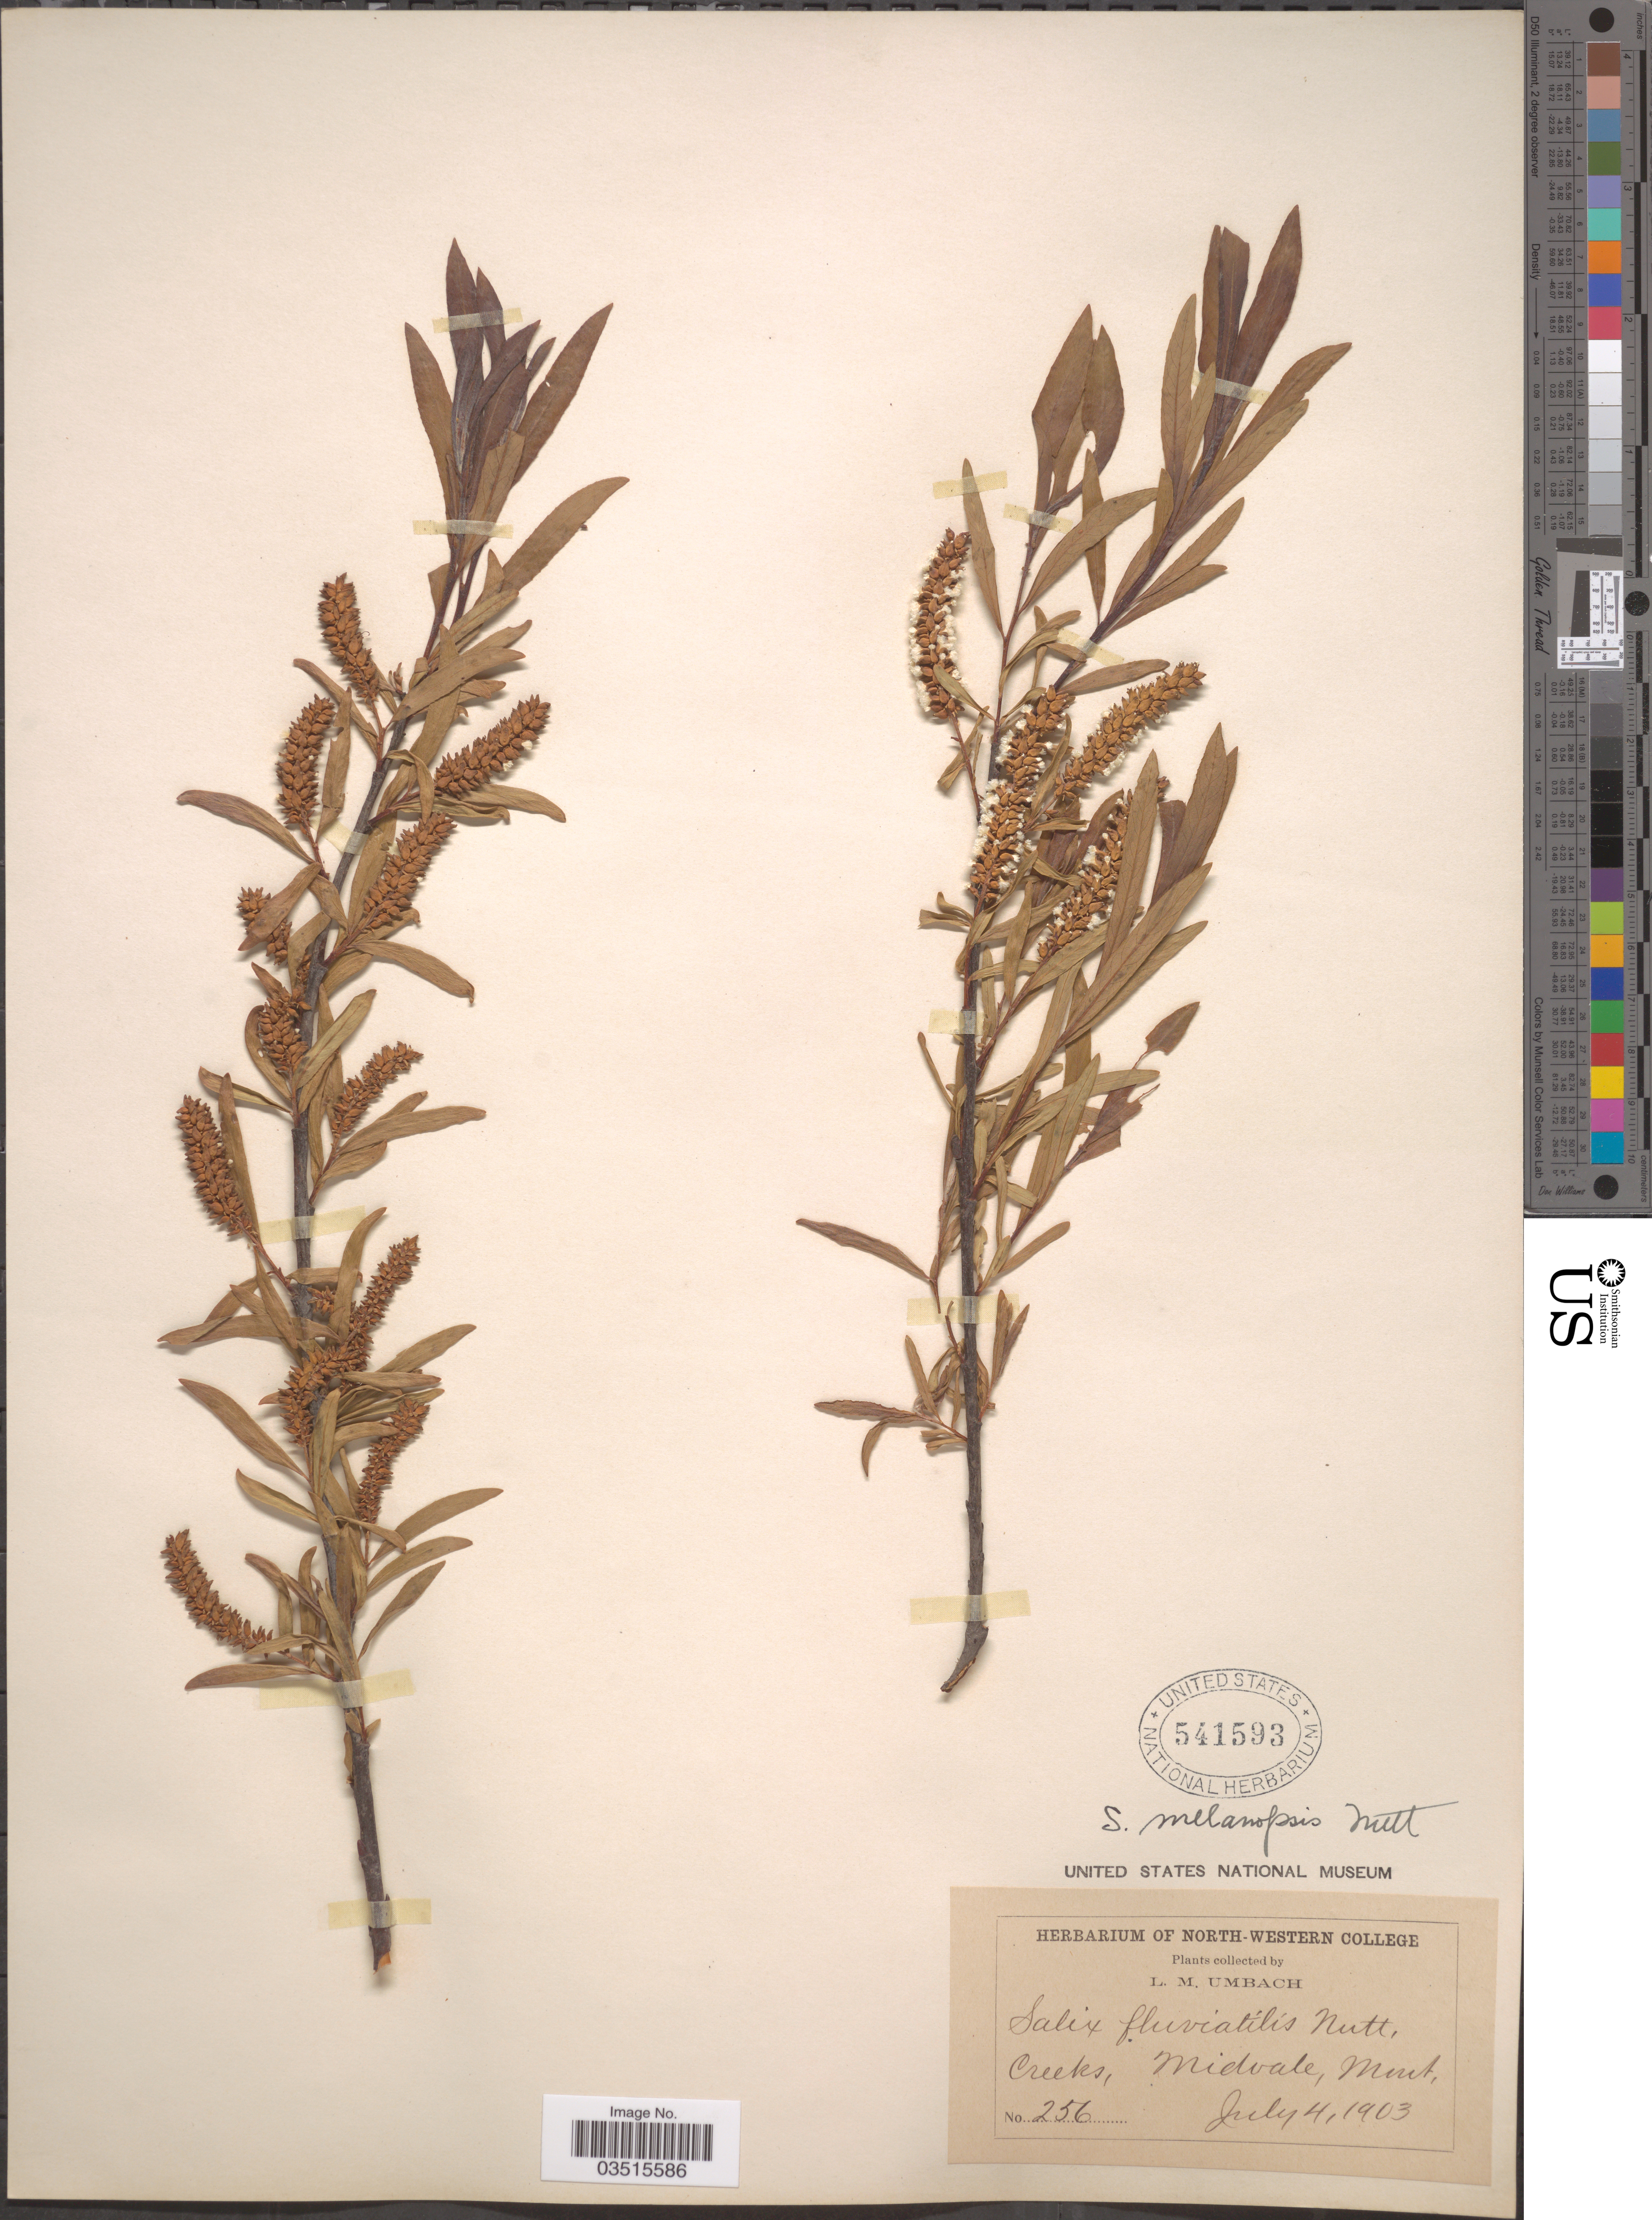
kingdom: Plantae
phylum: Tracheophyta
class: Magnoliopsida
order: Malpighiales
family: Salicaceae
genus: Salix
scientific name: Salix melanopsis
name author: Nutt.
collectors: L. M. Umbach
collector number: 256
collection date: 1903-07-04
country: United States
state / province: Montana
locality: Creeks, Midvale.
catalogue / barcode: US 541593